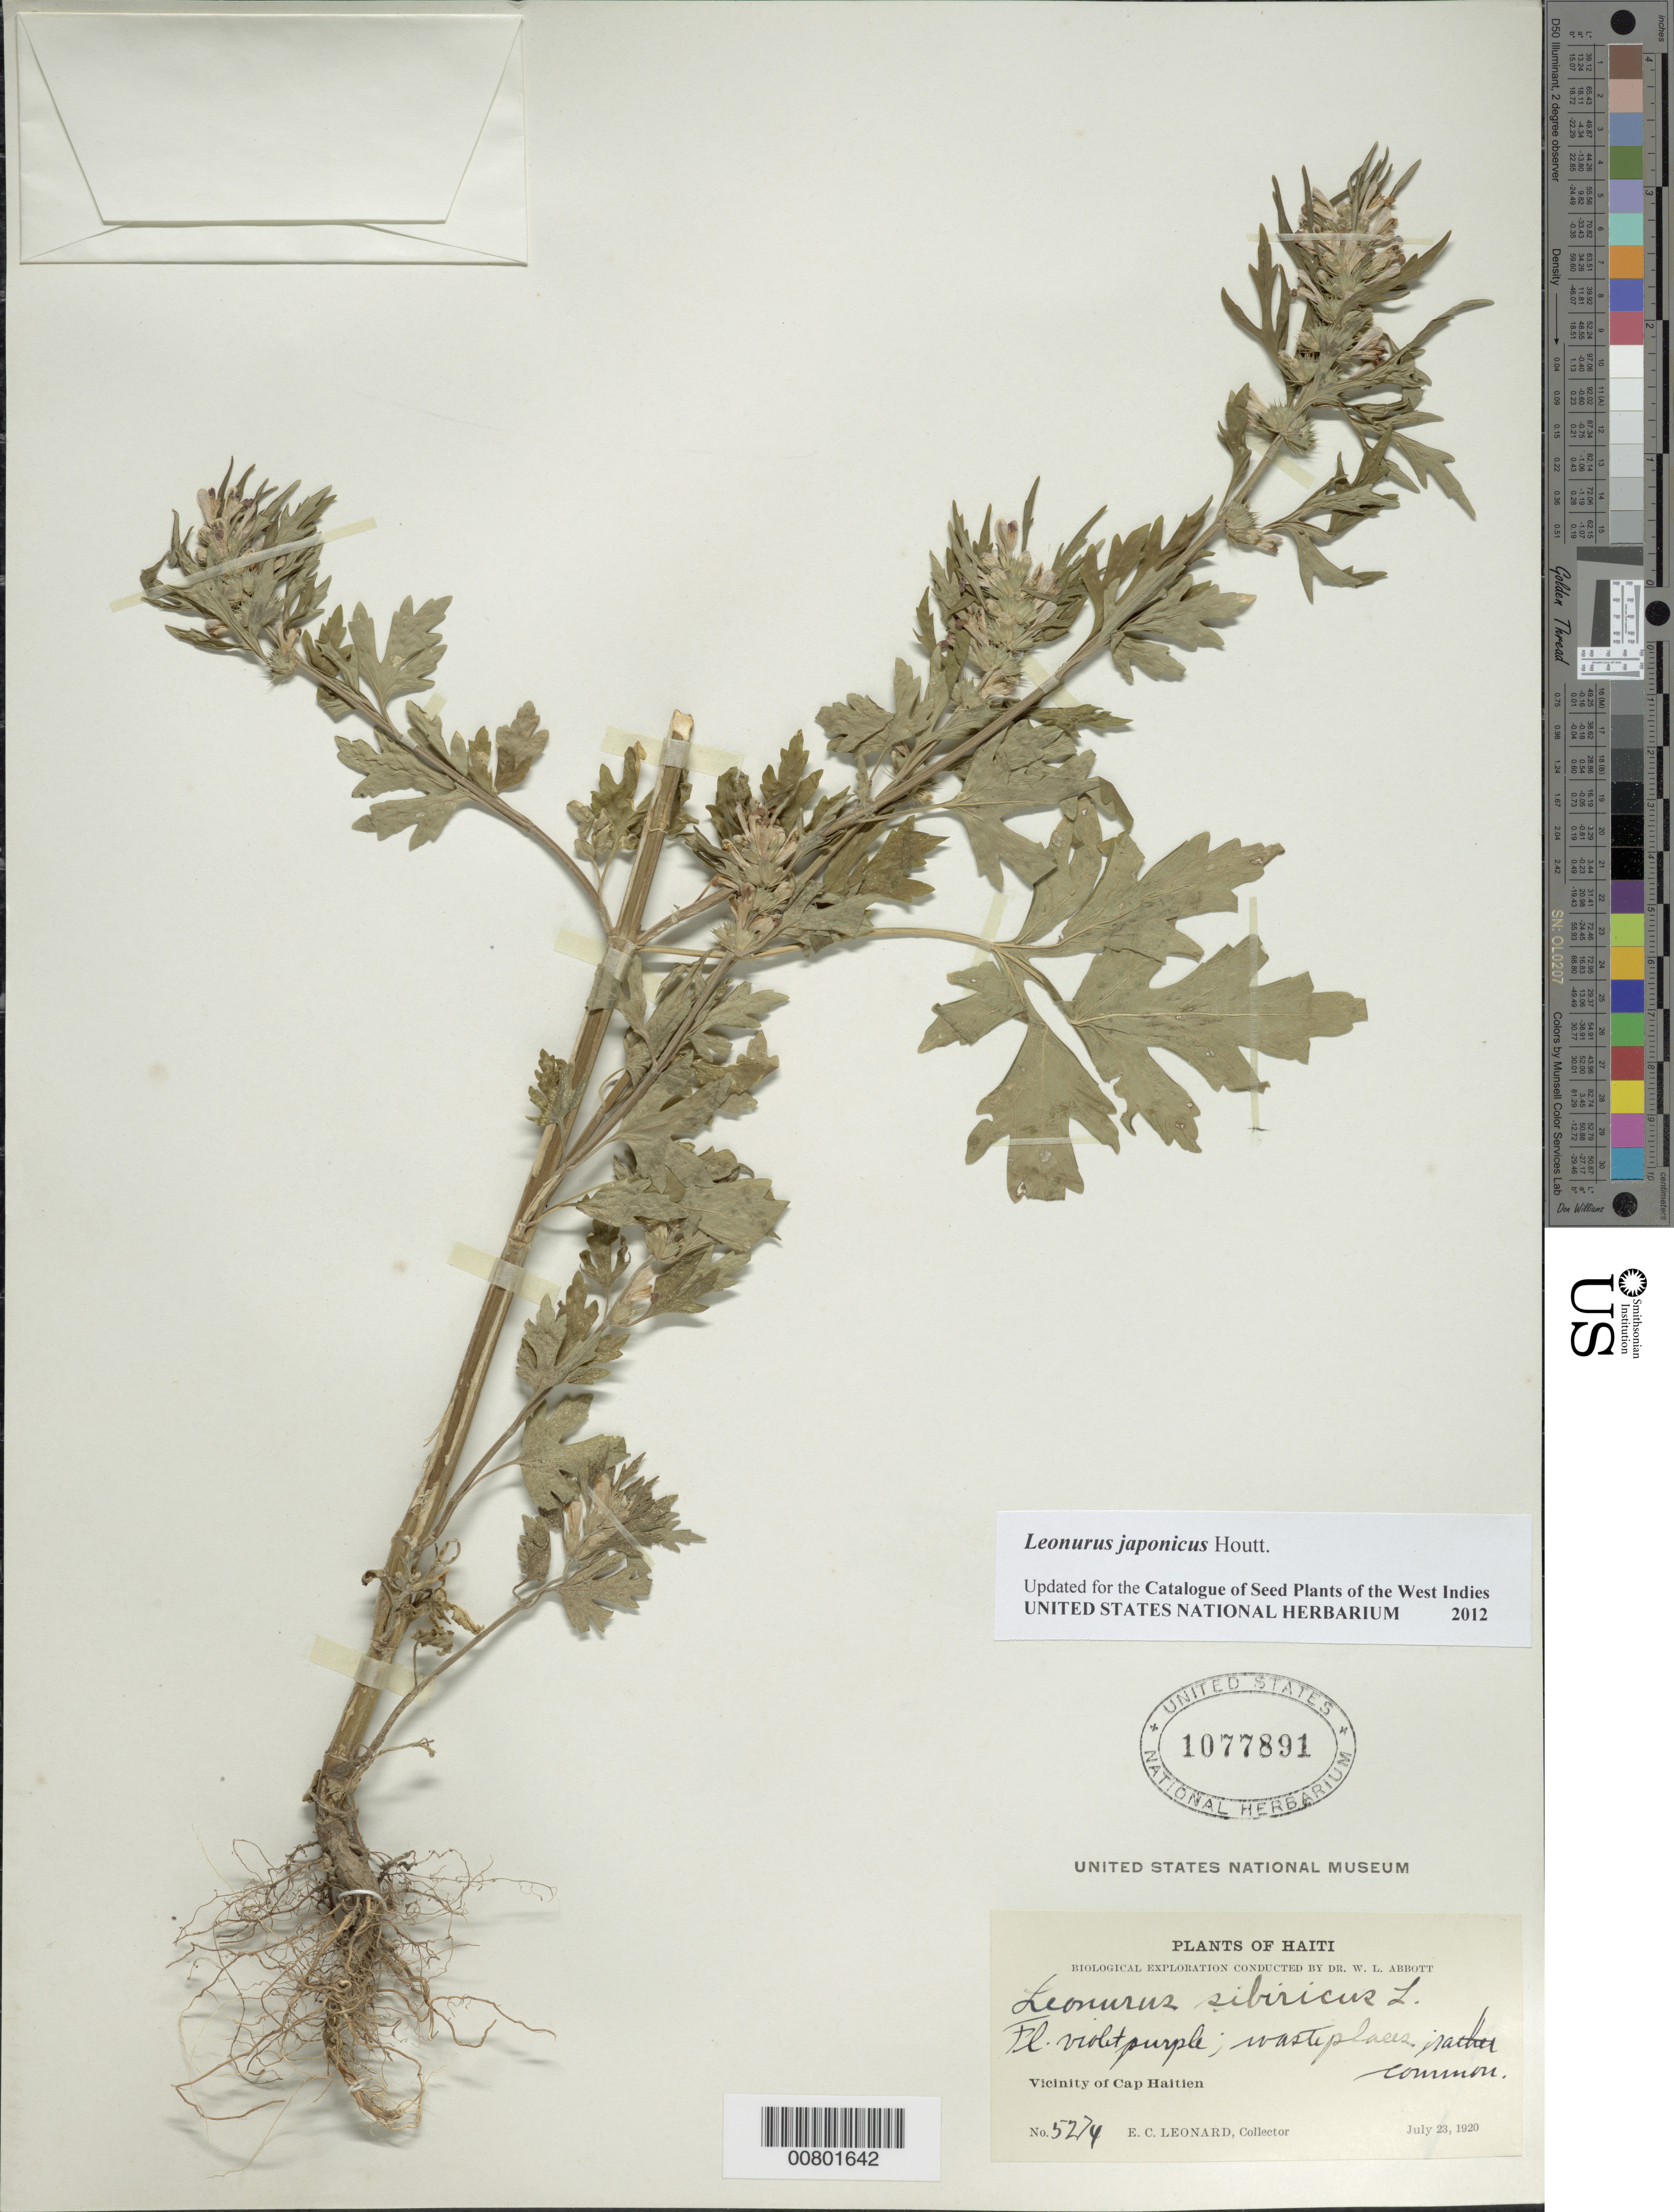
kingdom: Plantae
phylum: Tracheophyta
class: Magnoliopsida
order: Lamiales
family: Lamiaceae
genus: Leonurus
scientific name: Leonurus japonicus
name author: Houtt.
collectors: E. C. Leonard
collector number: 5274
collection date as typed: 23 Jul 1920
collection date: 1920-07-23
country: Haiti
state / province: Nord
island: Hispaniola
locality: Vicinity of Cap Haïtien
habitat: Waste places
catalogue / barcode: US 1077891